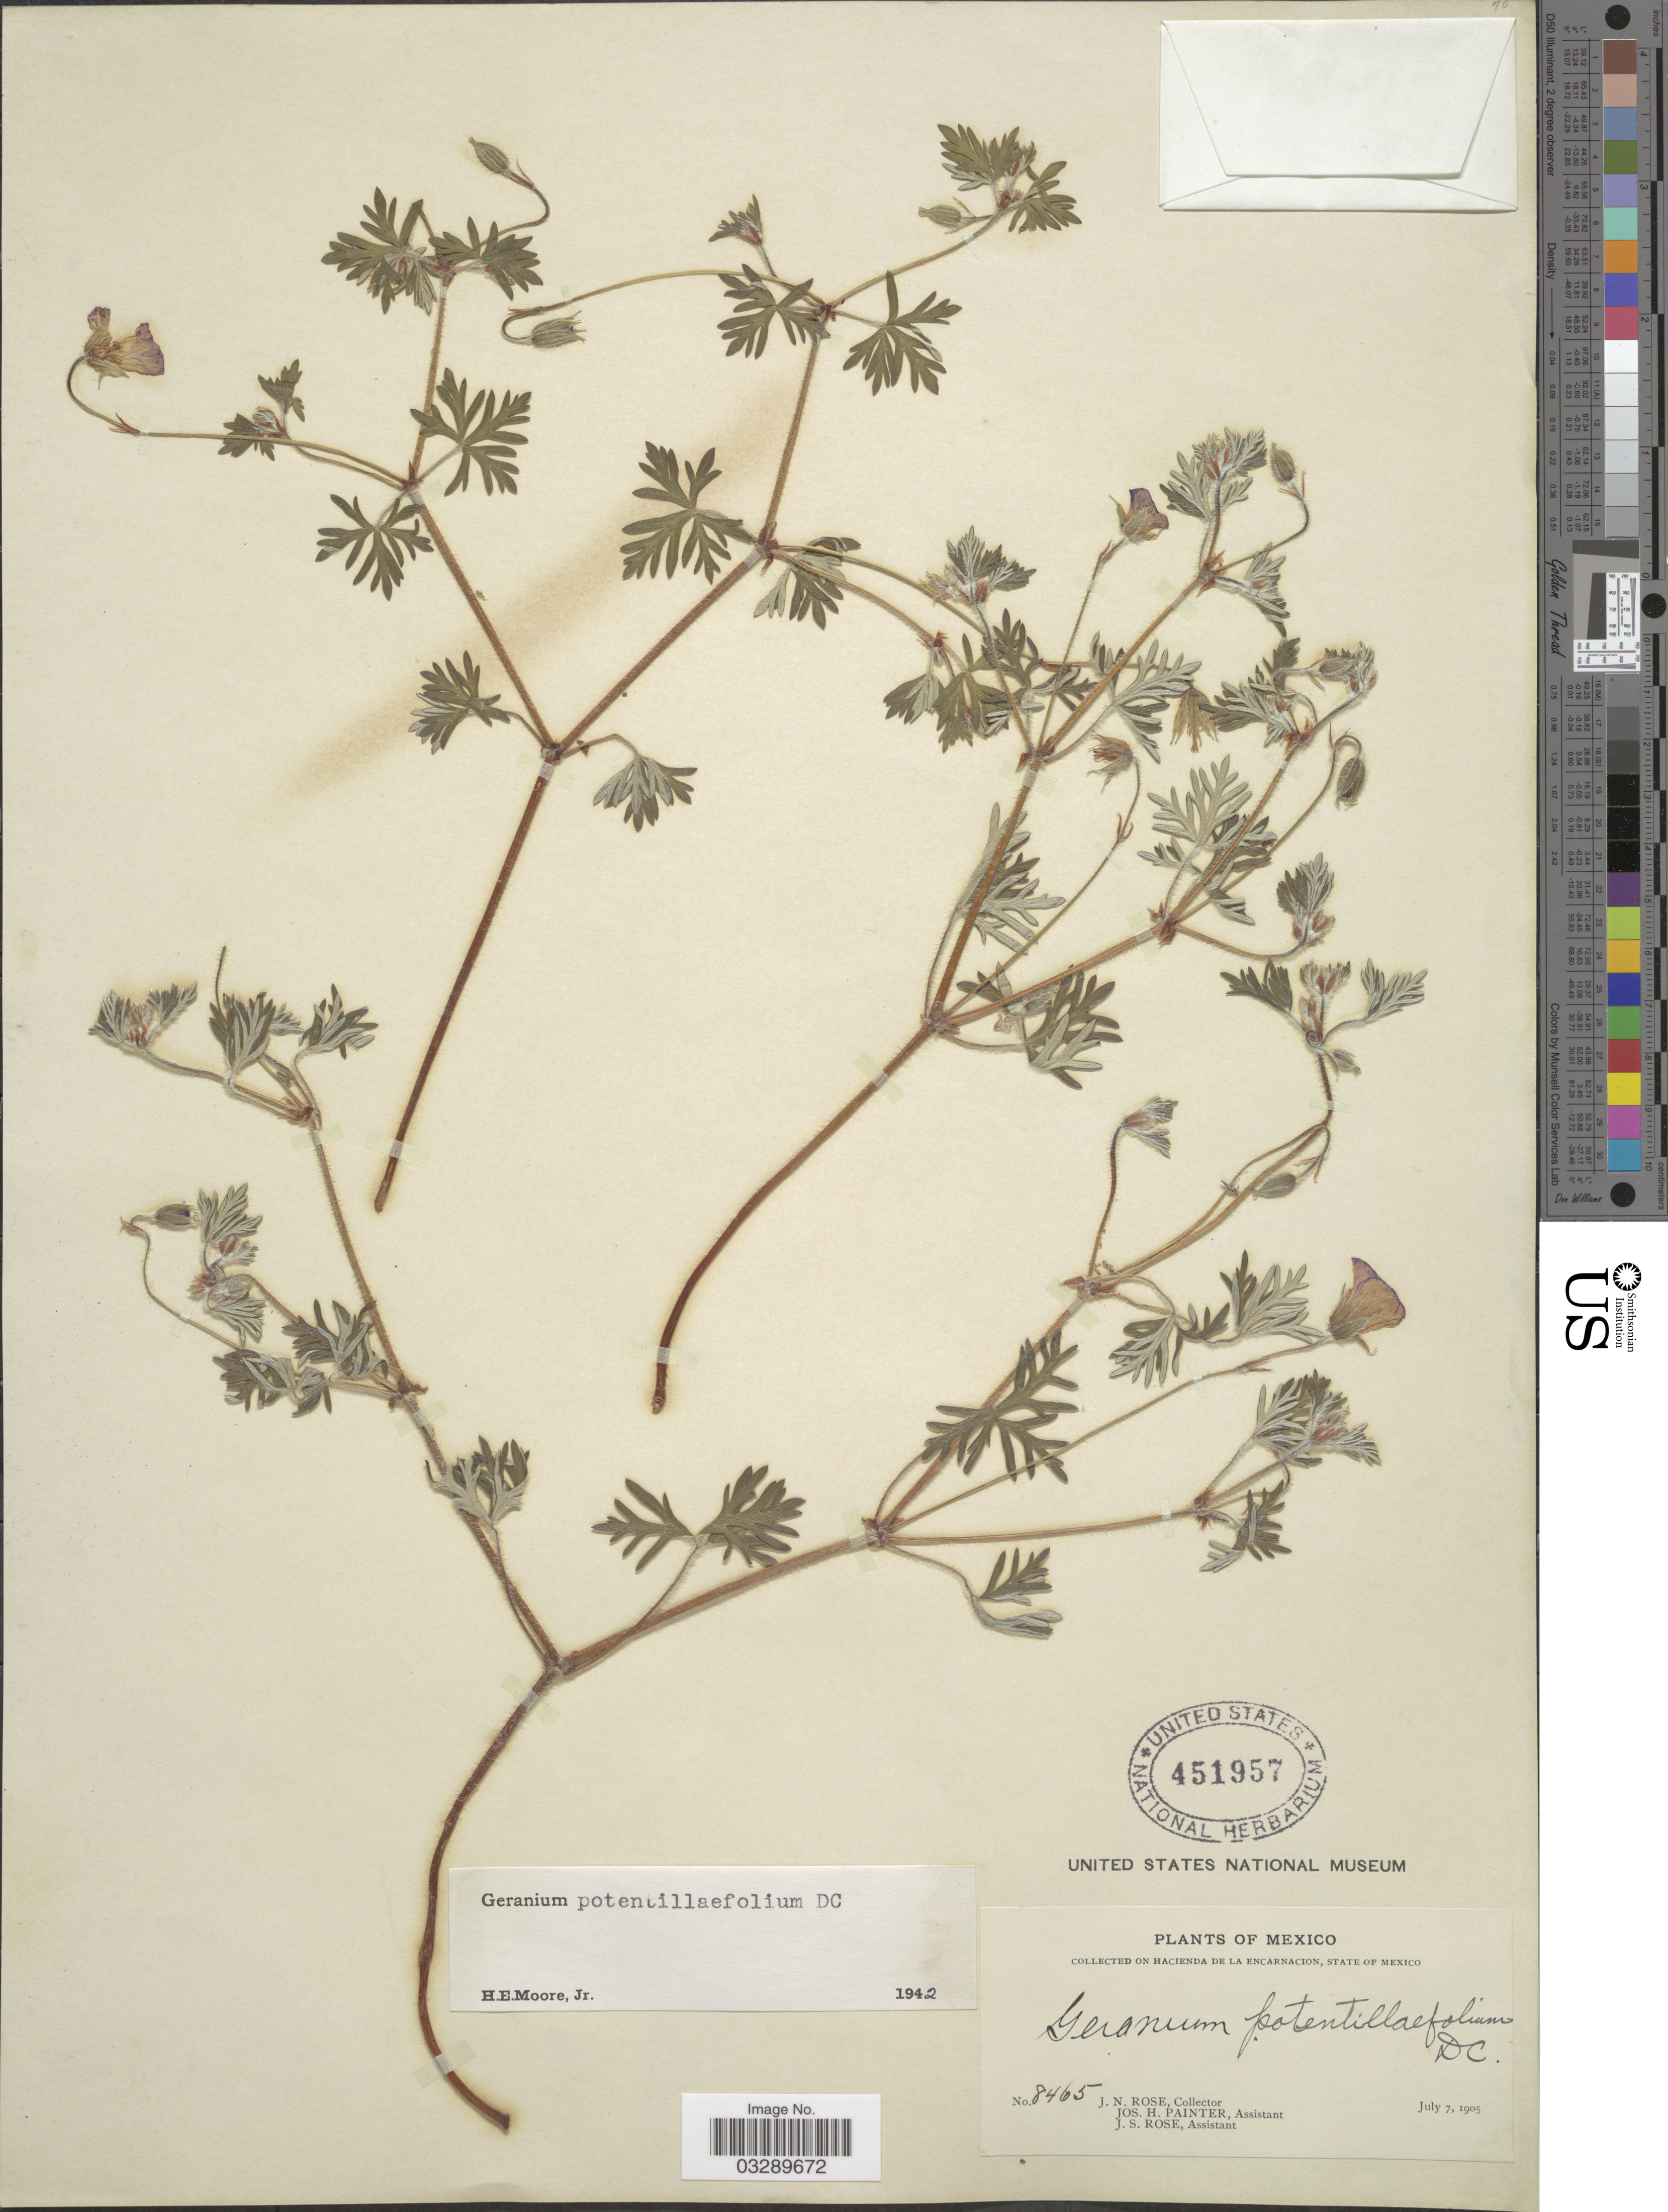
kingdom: Plantae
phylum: Tracheophyta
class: Magnoliopsida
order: Geraniales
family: Geraniaceae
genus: Geranium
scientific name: Geranium pontentillifolium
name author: DC.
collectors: J. N. Rose, J. H. Painter & J. S. Rose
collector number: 8465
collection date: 1905-07-07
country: Mexico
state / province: México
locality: On Hacienda de La Encarnacion.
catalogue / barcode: US 451957